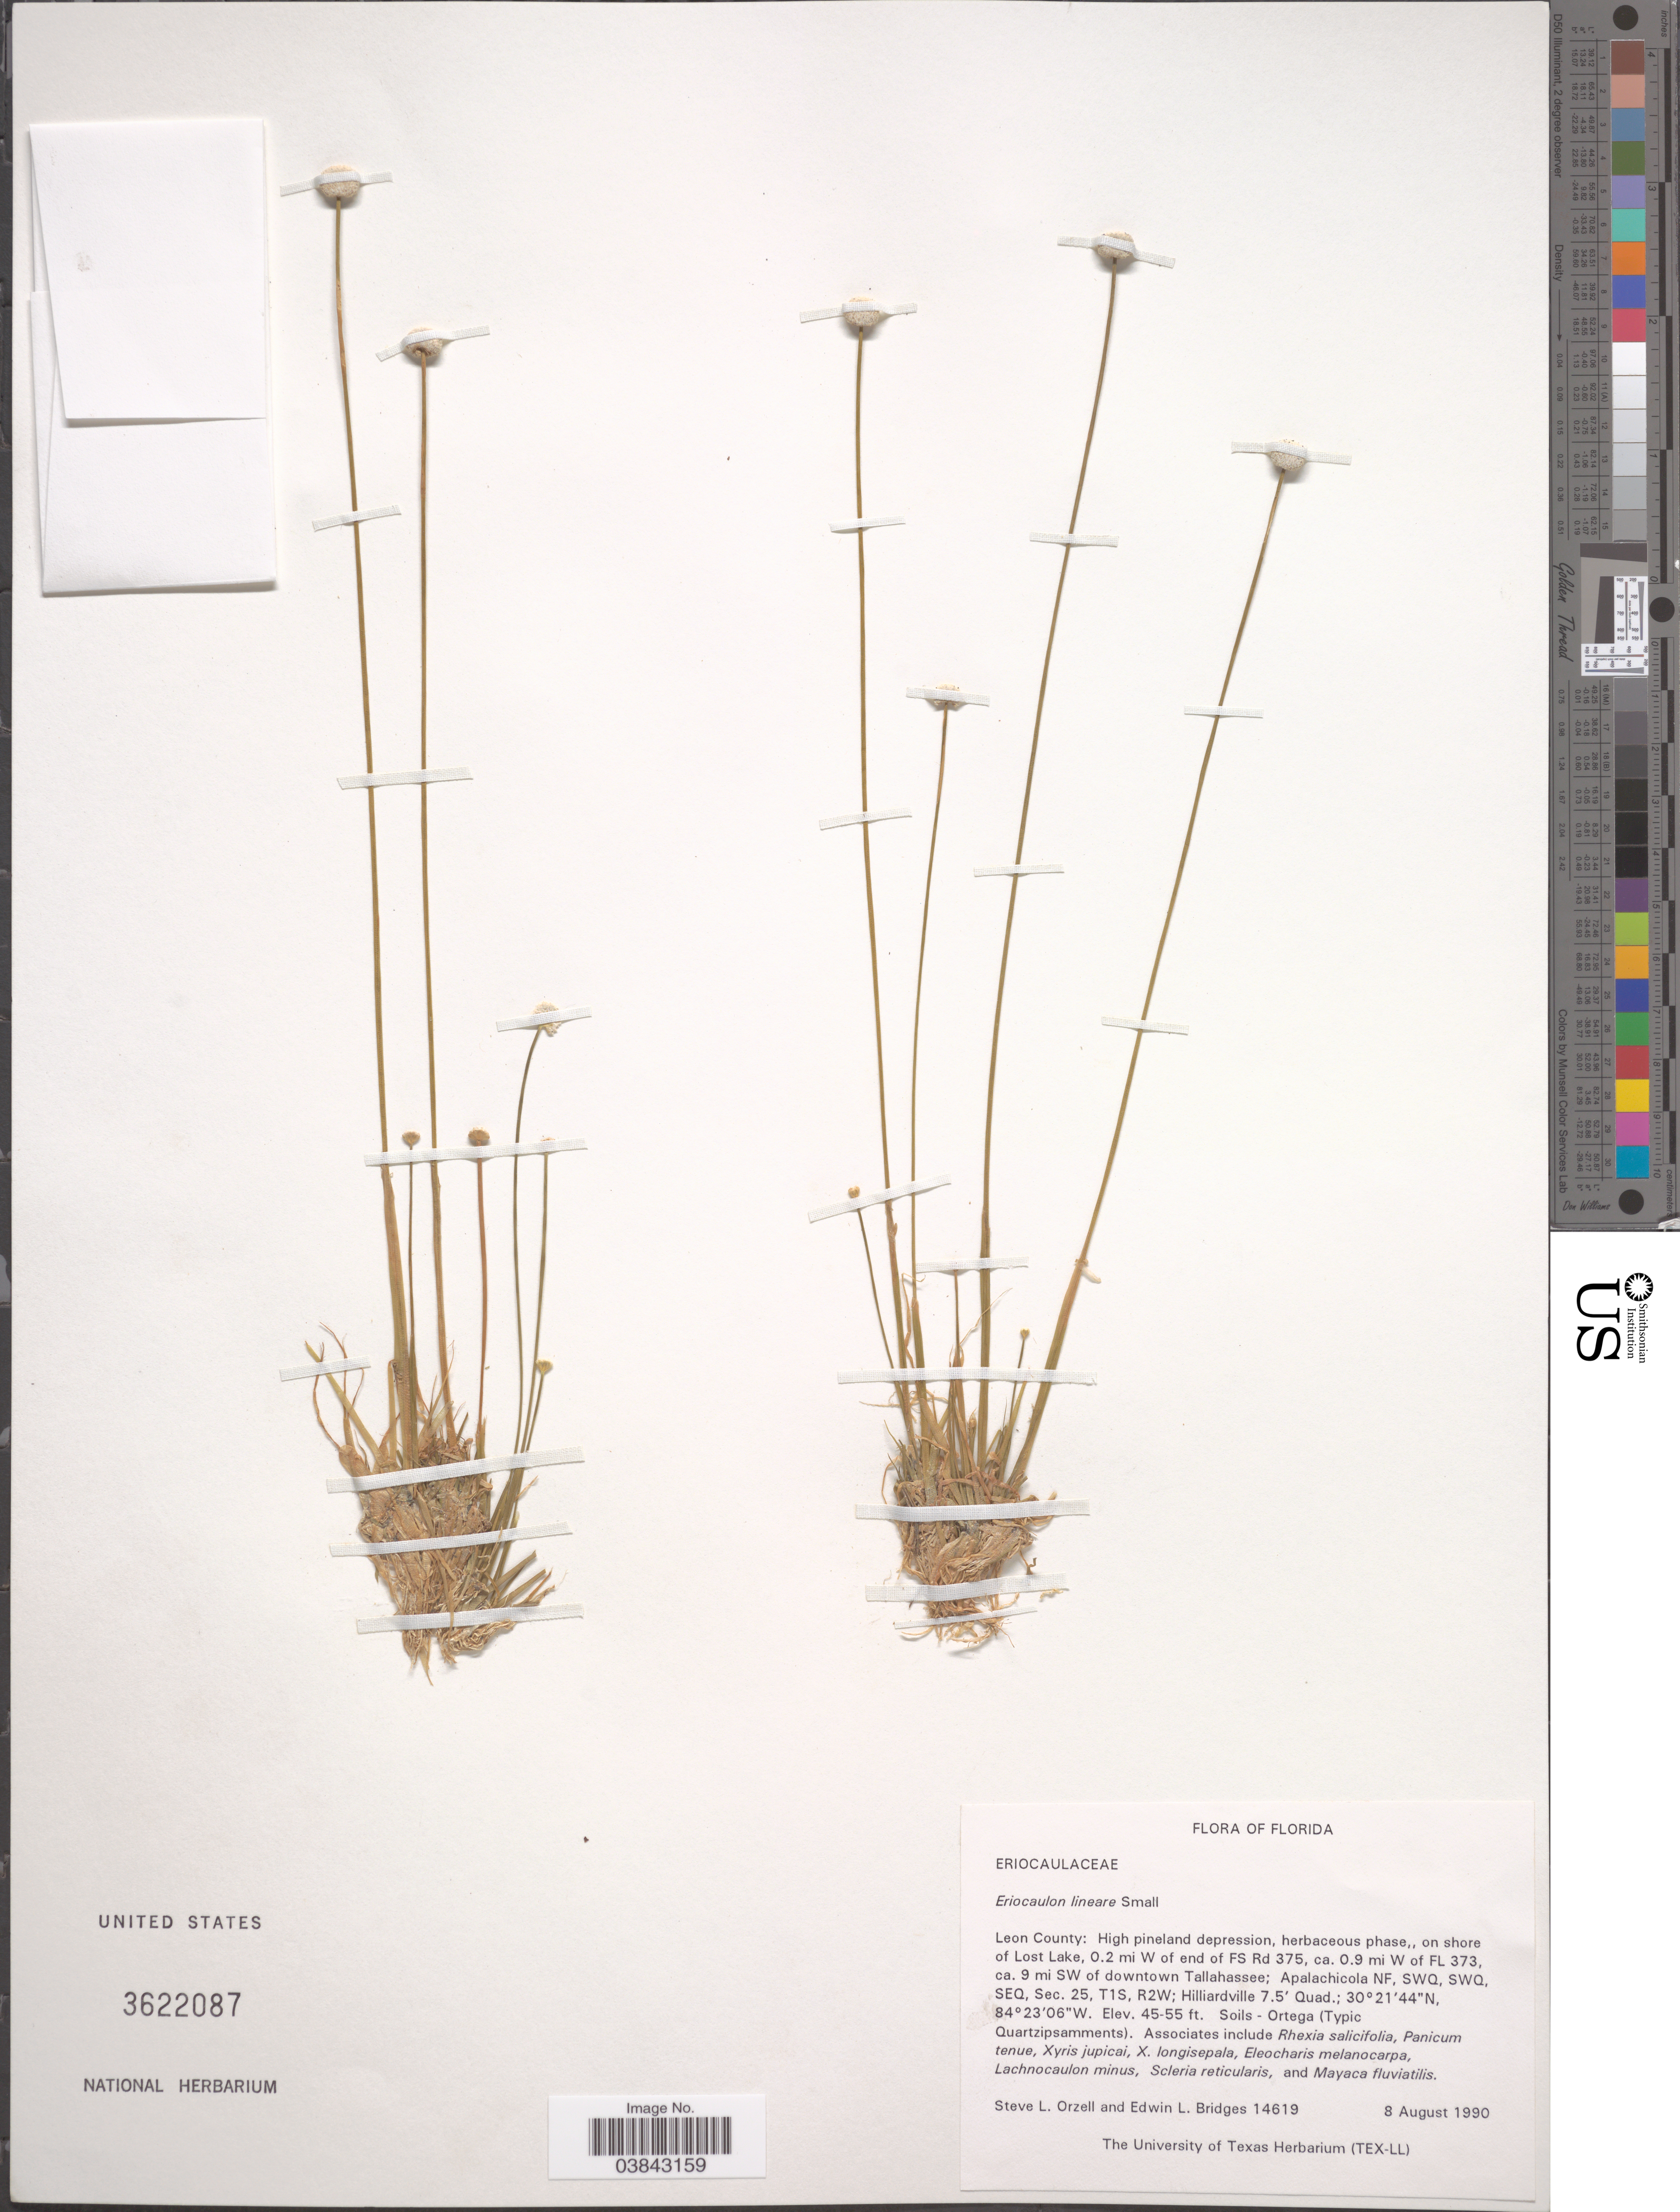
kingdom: Plantae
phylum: Tracheophyta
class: Liliopsida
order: Poales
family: Eriocaulaceae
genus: Eriocaulon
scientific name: Eriocaulon lineare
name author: Small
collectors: S. Orzell & E. Bridges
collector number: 14619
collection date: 1990-08-08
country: United States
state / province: Florida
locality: Leon County: on shore of Lost Lake, 0.2 mi W of end of FS Rd 375, ca. 0.9 mi W of FL 373, ca. 9 mi SW of downtown Tallahassee; Apalachicola NF, SWQ, SWQ, SEQ, Sec. 25, T1S, R2W; Hilliardville 7.5' Quad.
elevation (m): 14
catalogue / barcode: US 3622087